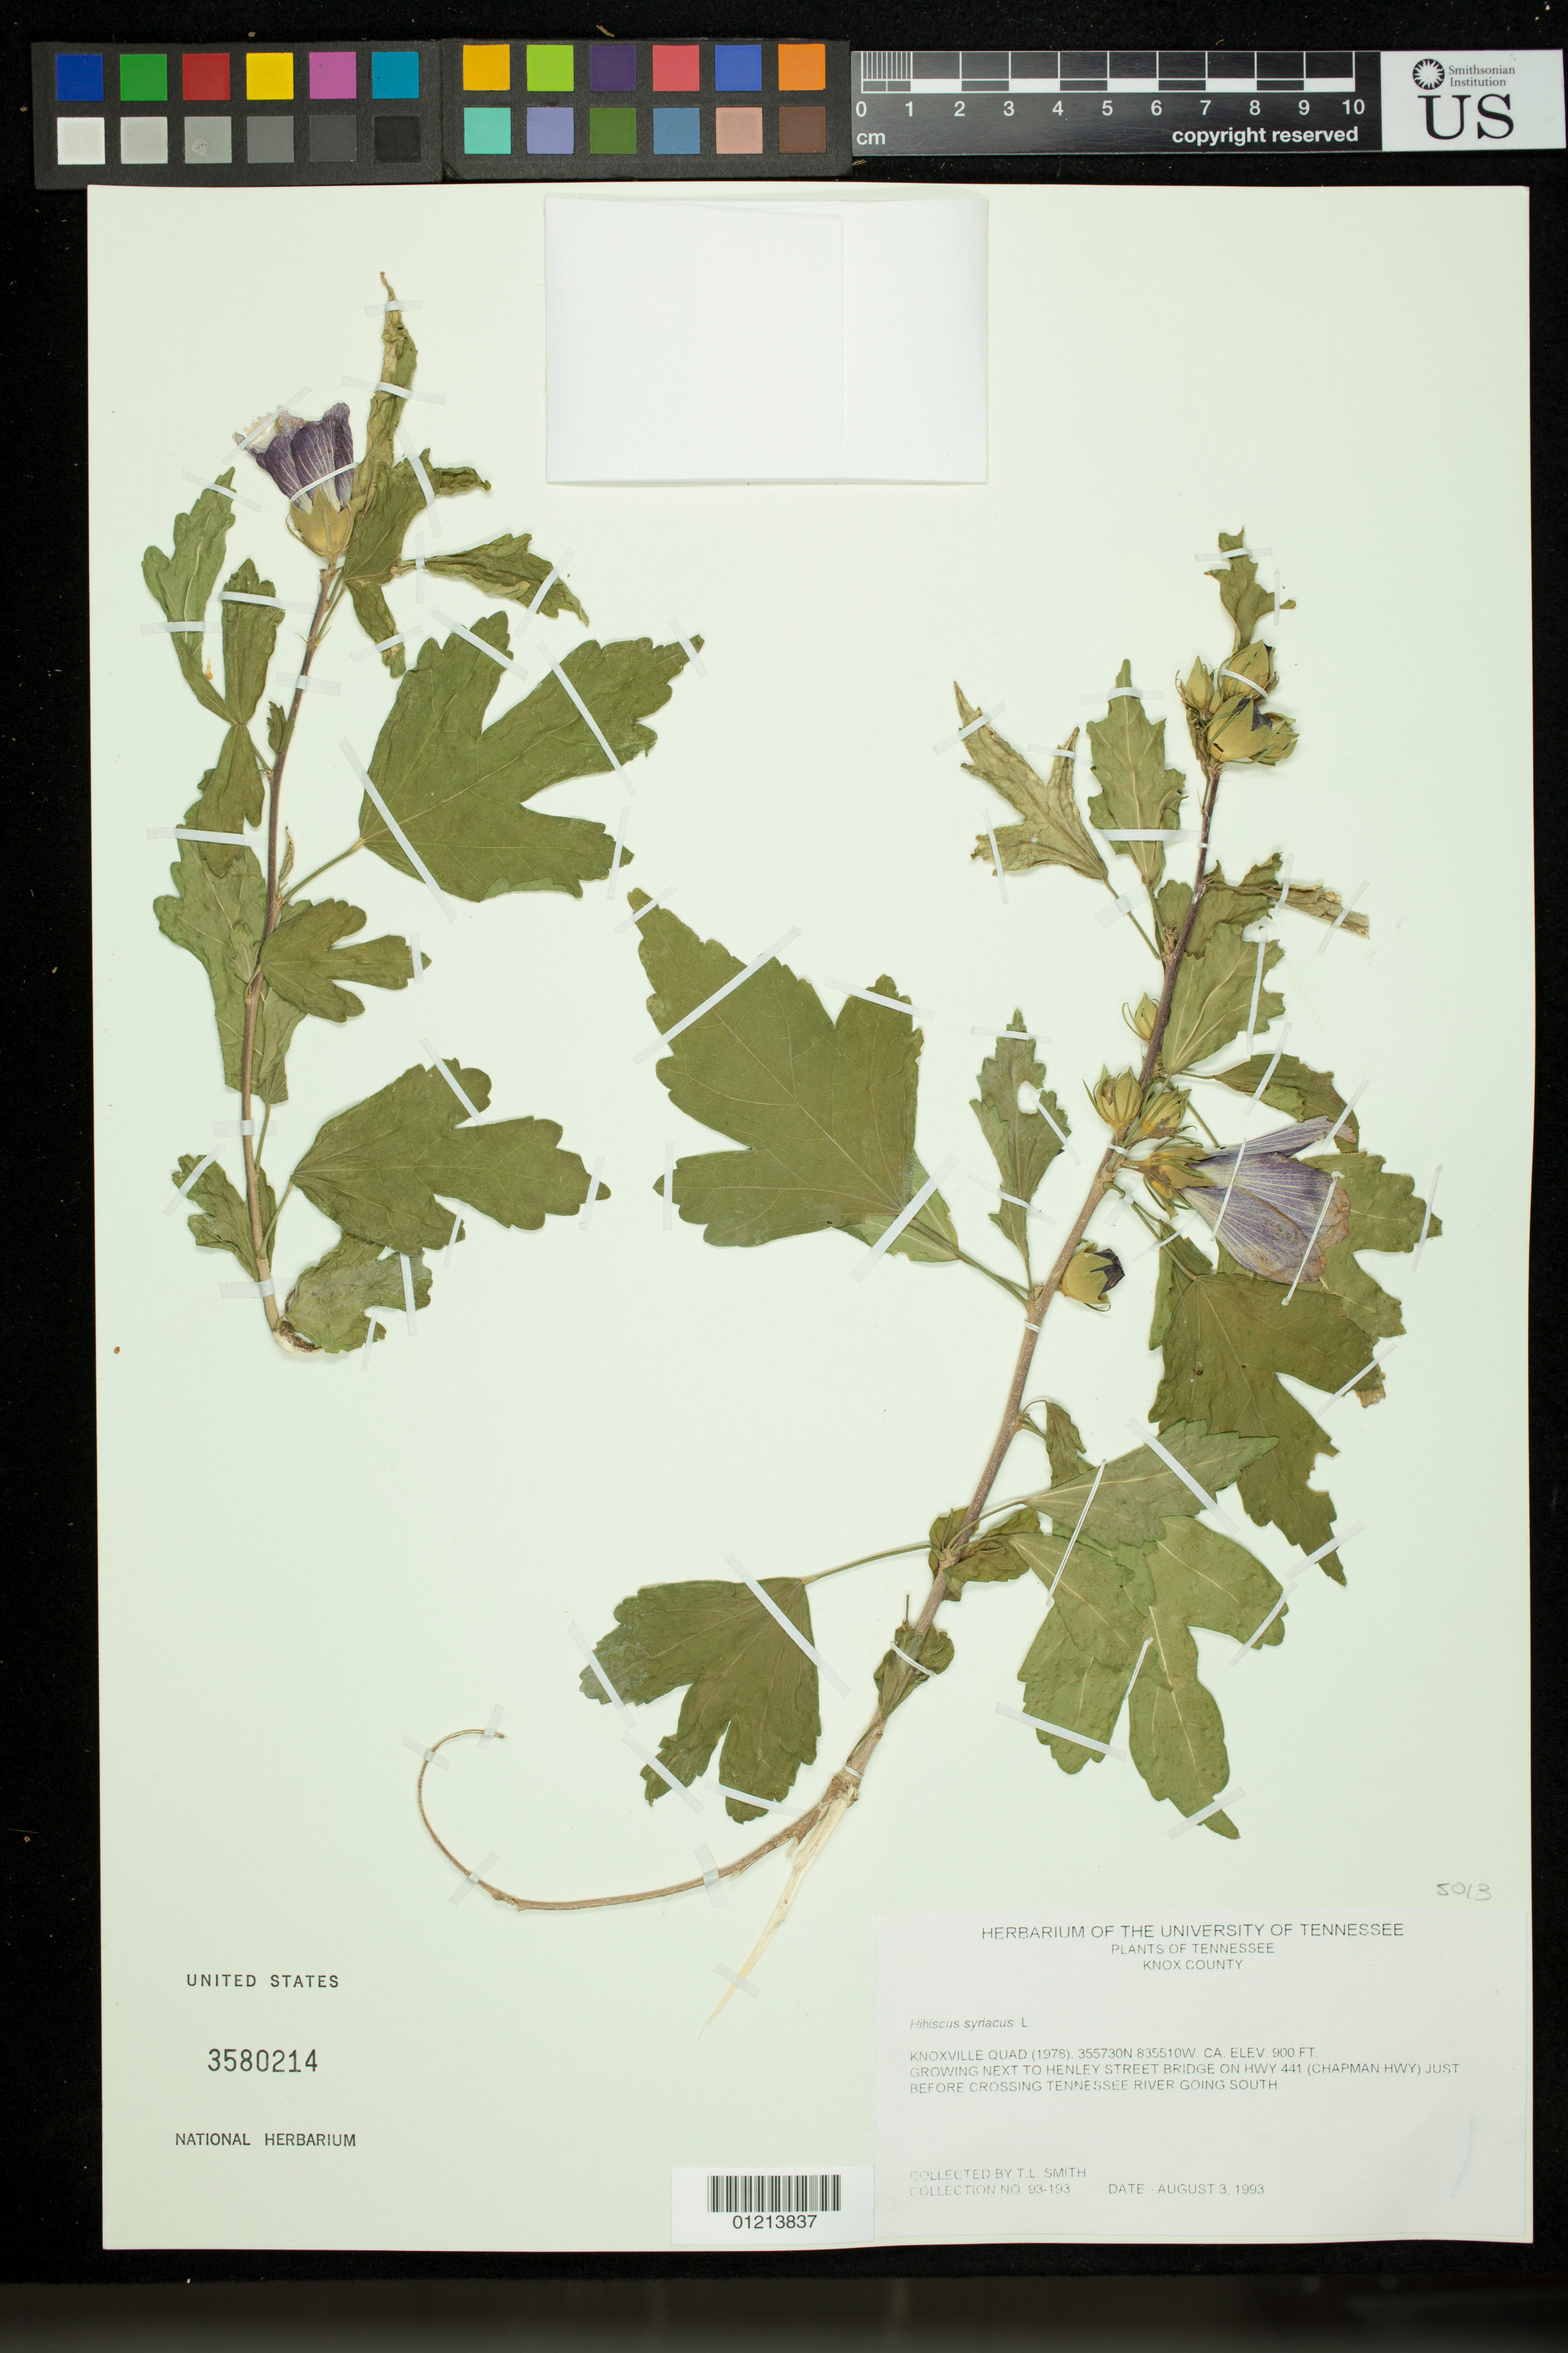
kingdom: Plantae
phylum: Tracheophyta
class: Magnoliopsida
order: Malvales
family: Malvaceae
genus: Hibiscus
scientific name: Hibiscus syriacus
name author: L.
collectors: T. L. Smith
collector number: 93-193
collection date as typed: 08 Mar 1993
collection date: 1993-03-08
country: United States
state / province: Tennessee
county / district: Knox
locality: Knox County: Knoxville Quad (1978)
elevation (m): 274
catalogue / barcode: US 3580214